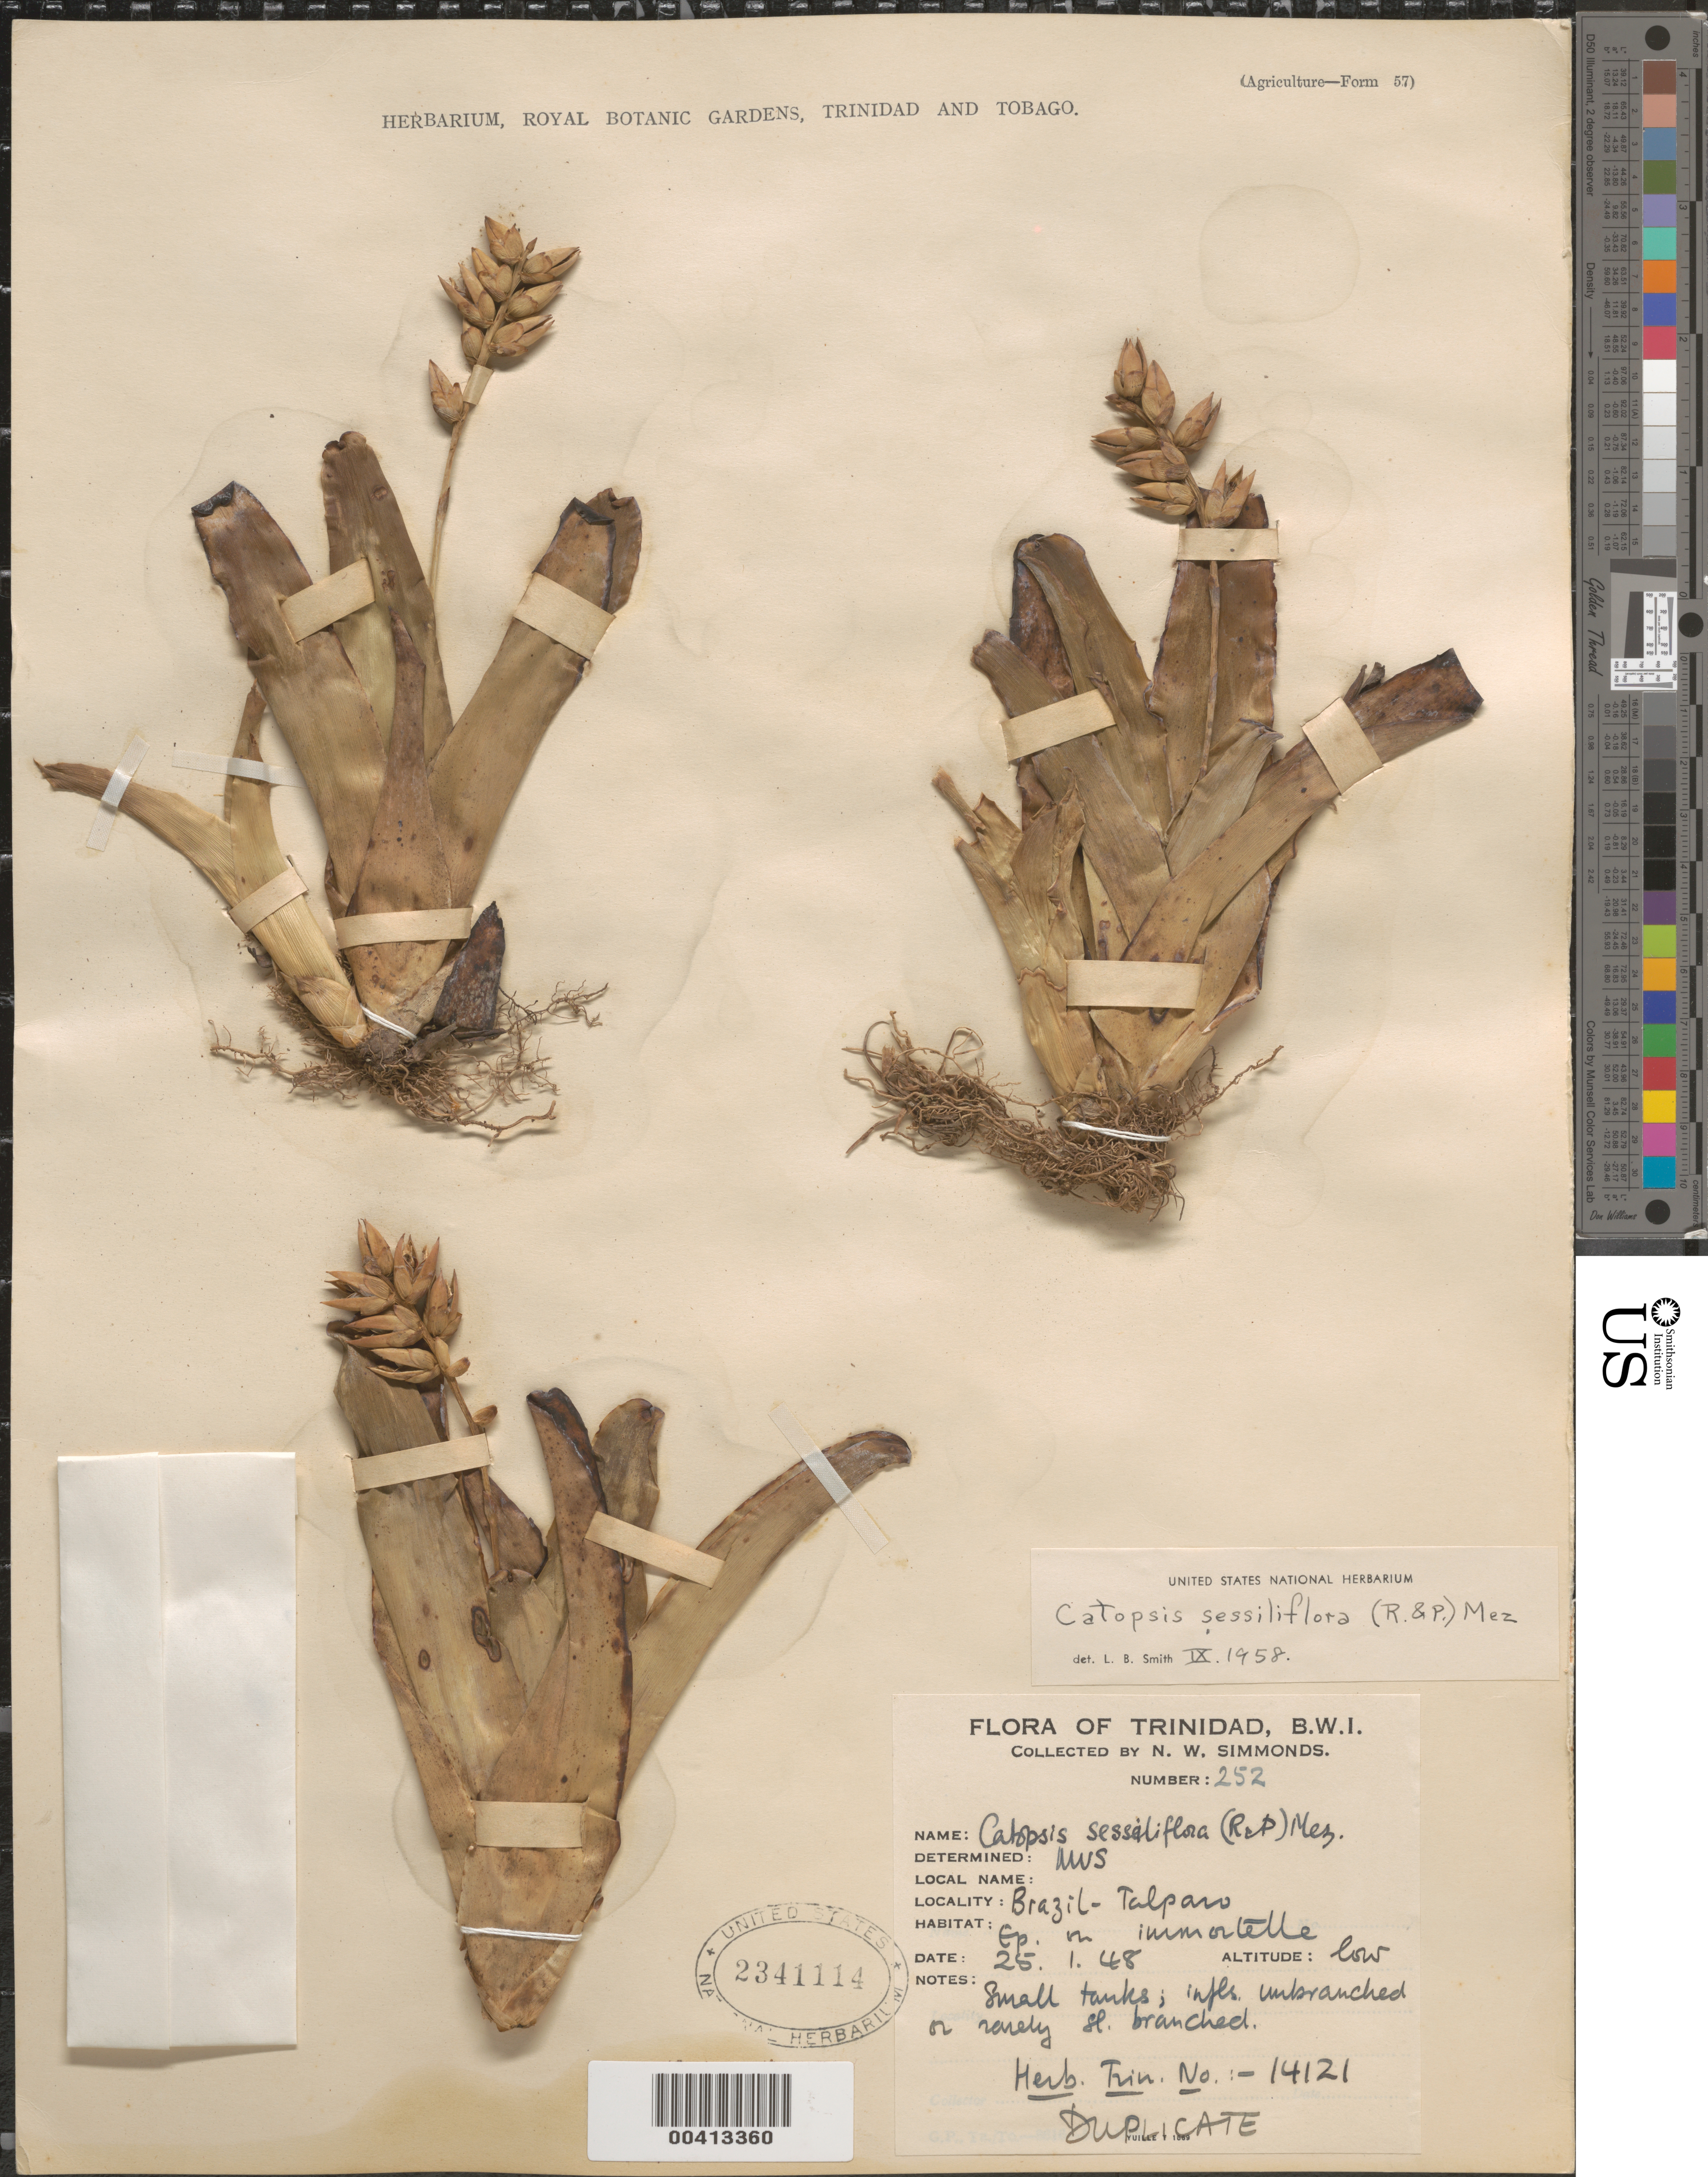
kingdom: Plantae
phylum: Tracheophyta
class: Liliopsida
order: Poales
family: Bromeliaceae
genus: Catopsis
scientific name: Catopsis sessiliflora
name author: (Ruiz & Pav.) Mez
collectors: N. W. Simmonds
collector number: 252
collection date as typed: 25 Jan 1948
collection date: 1948-01-25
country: Trinidad and Tobago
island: Trinidad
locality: Brazil-talparo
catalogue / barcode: US 2341114